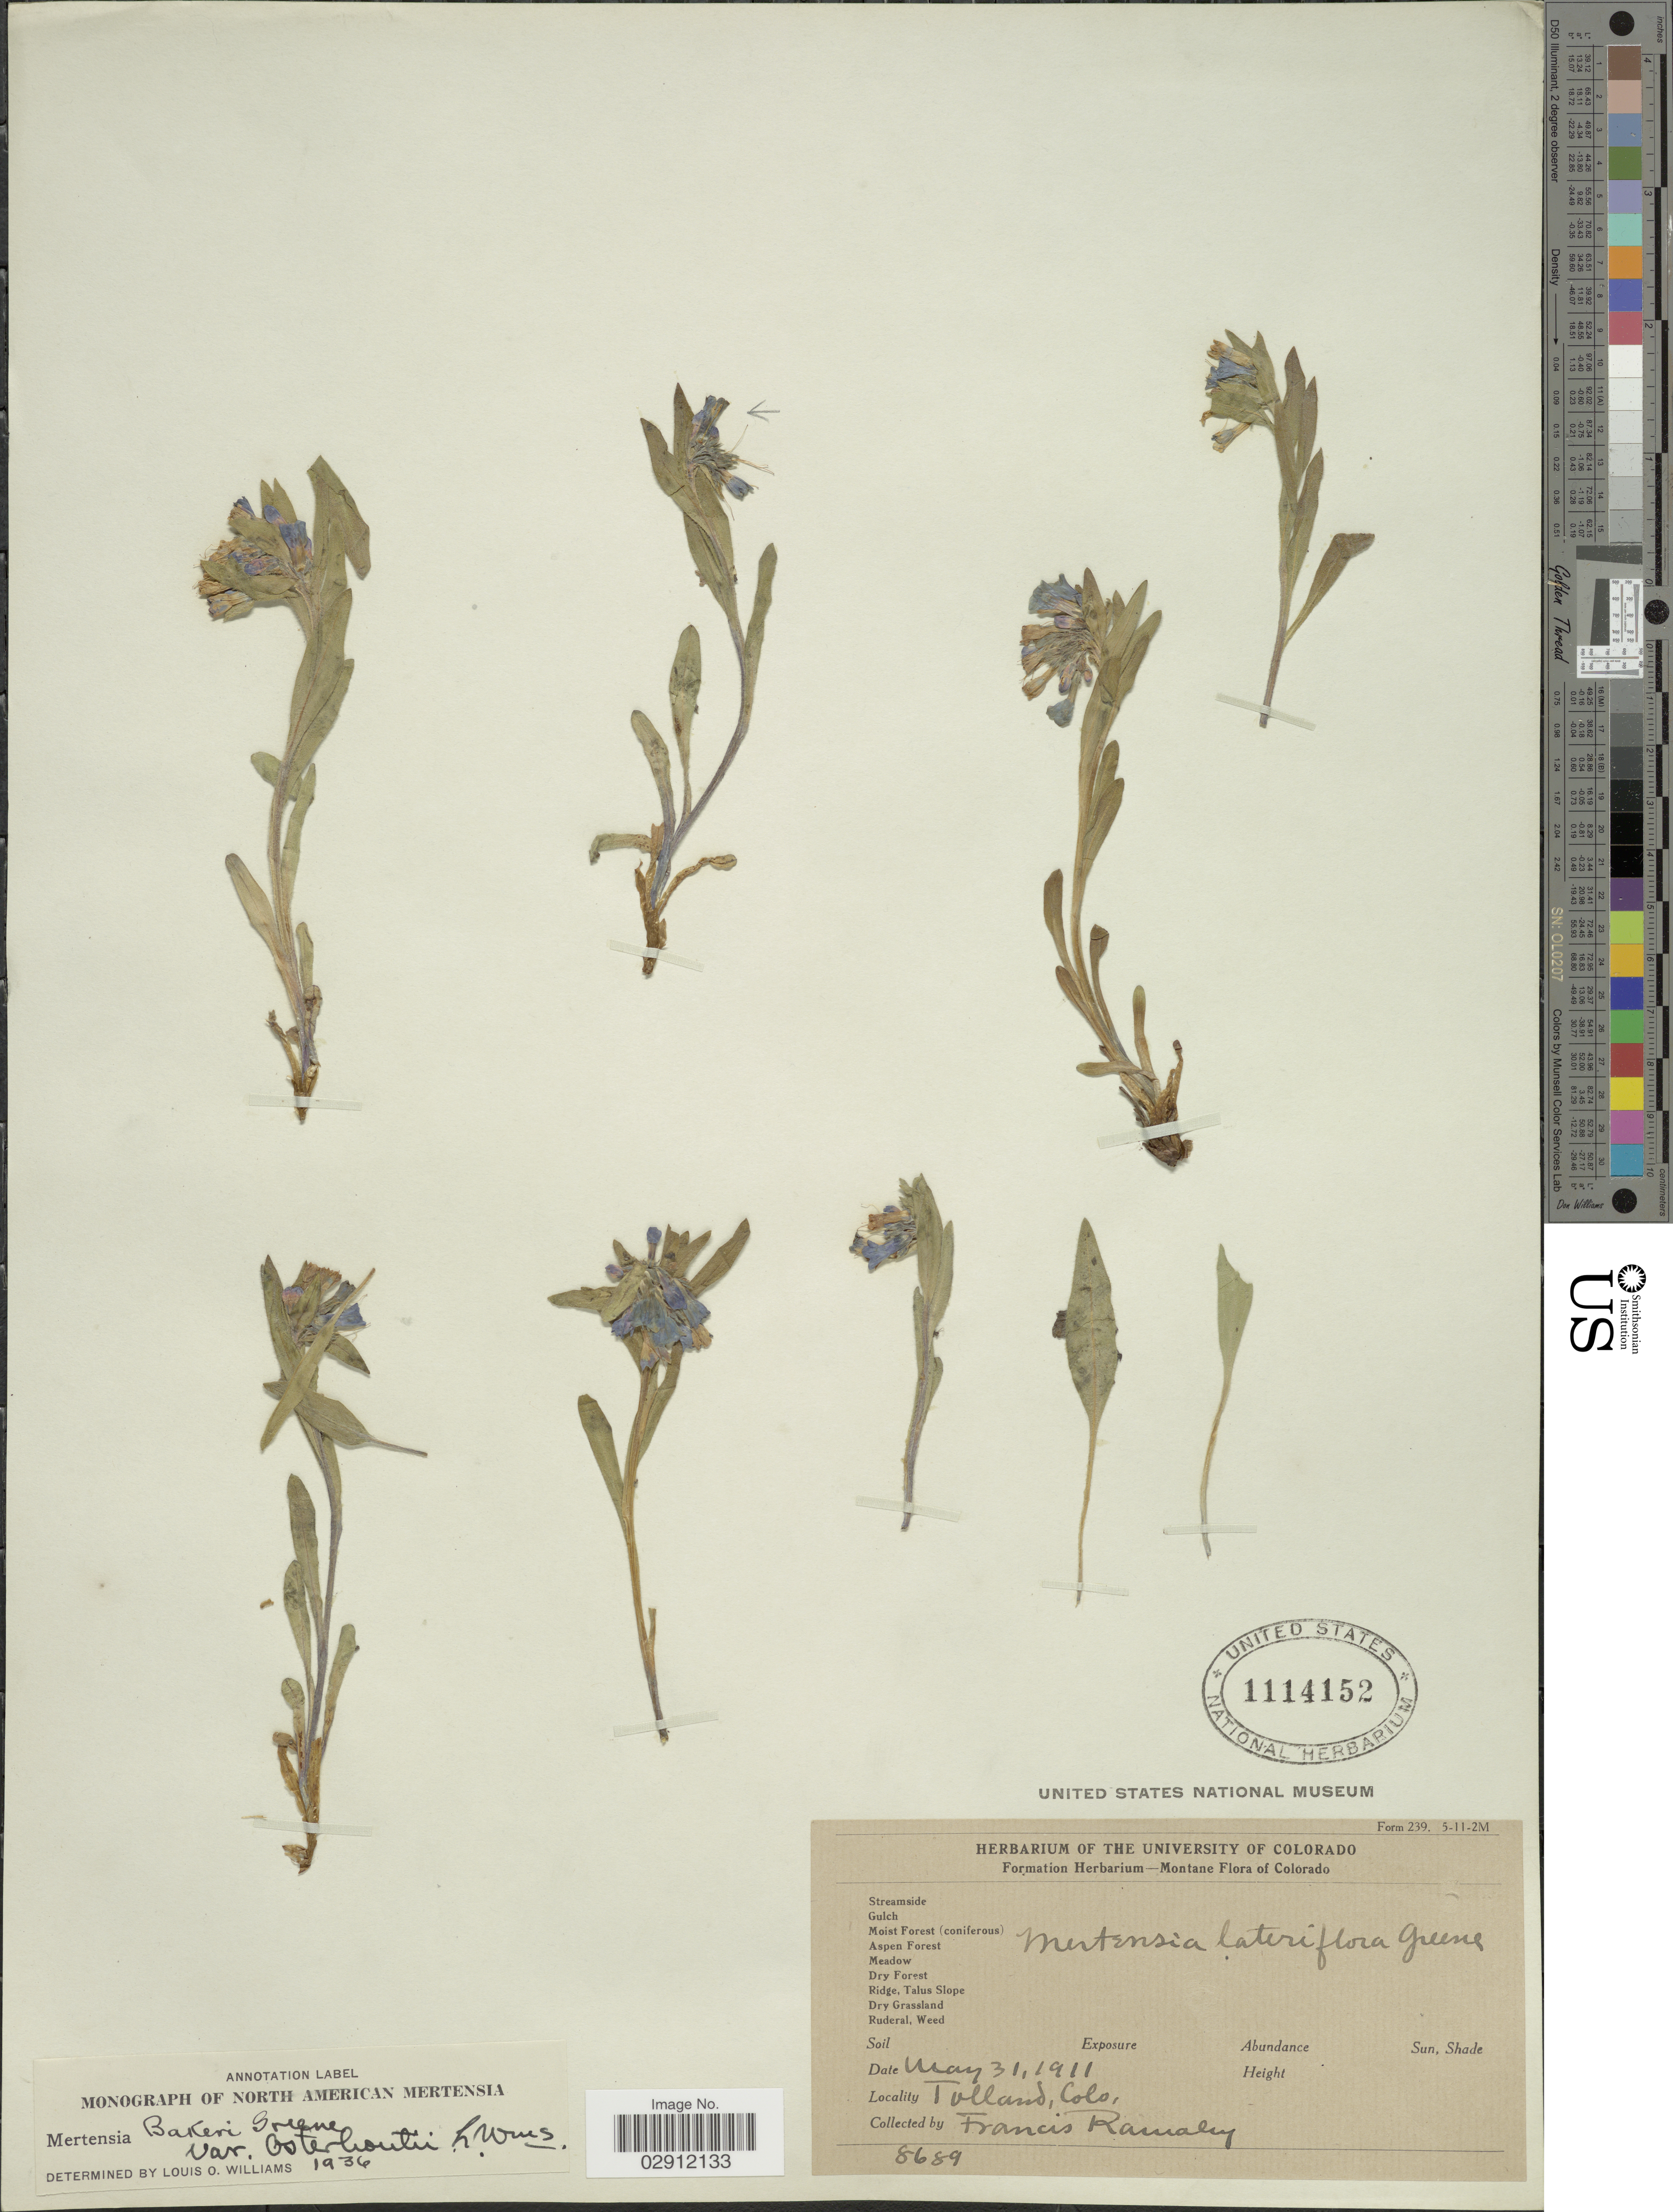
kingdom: Plantae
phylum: Tracheophyta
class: Magnoliopsida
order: Boraginales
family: Boraginaceae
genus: Mertensia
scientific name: Mertensia bakeri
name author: Greene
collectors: F. Ramaley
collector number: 8689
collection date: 1911-05-31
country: United States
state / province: Colorado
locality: Tolland, Colo.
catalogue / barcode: US 1114152